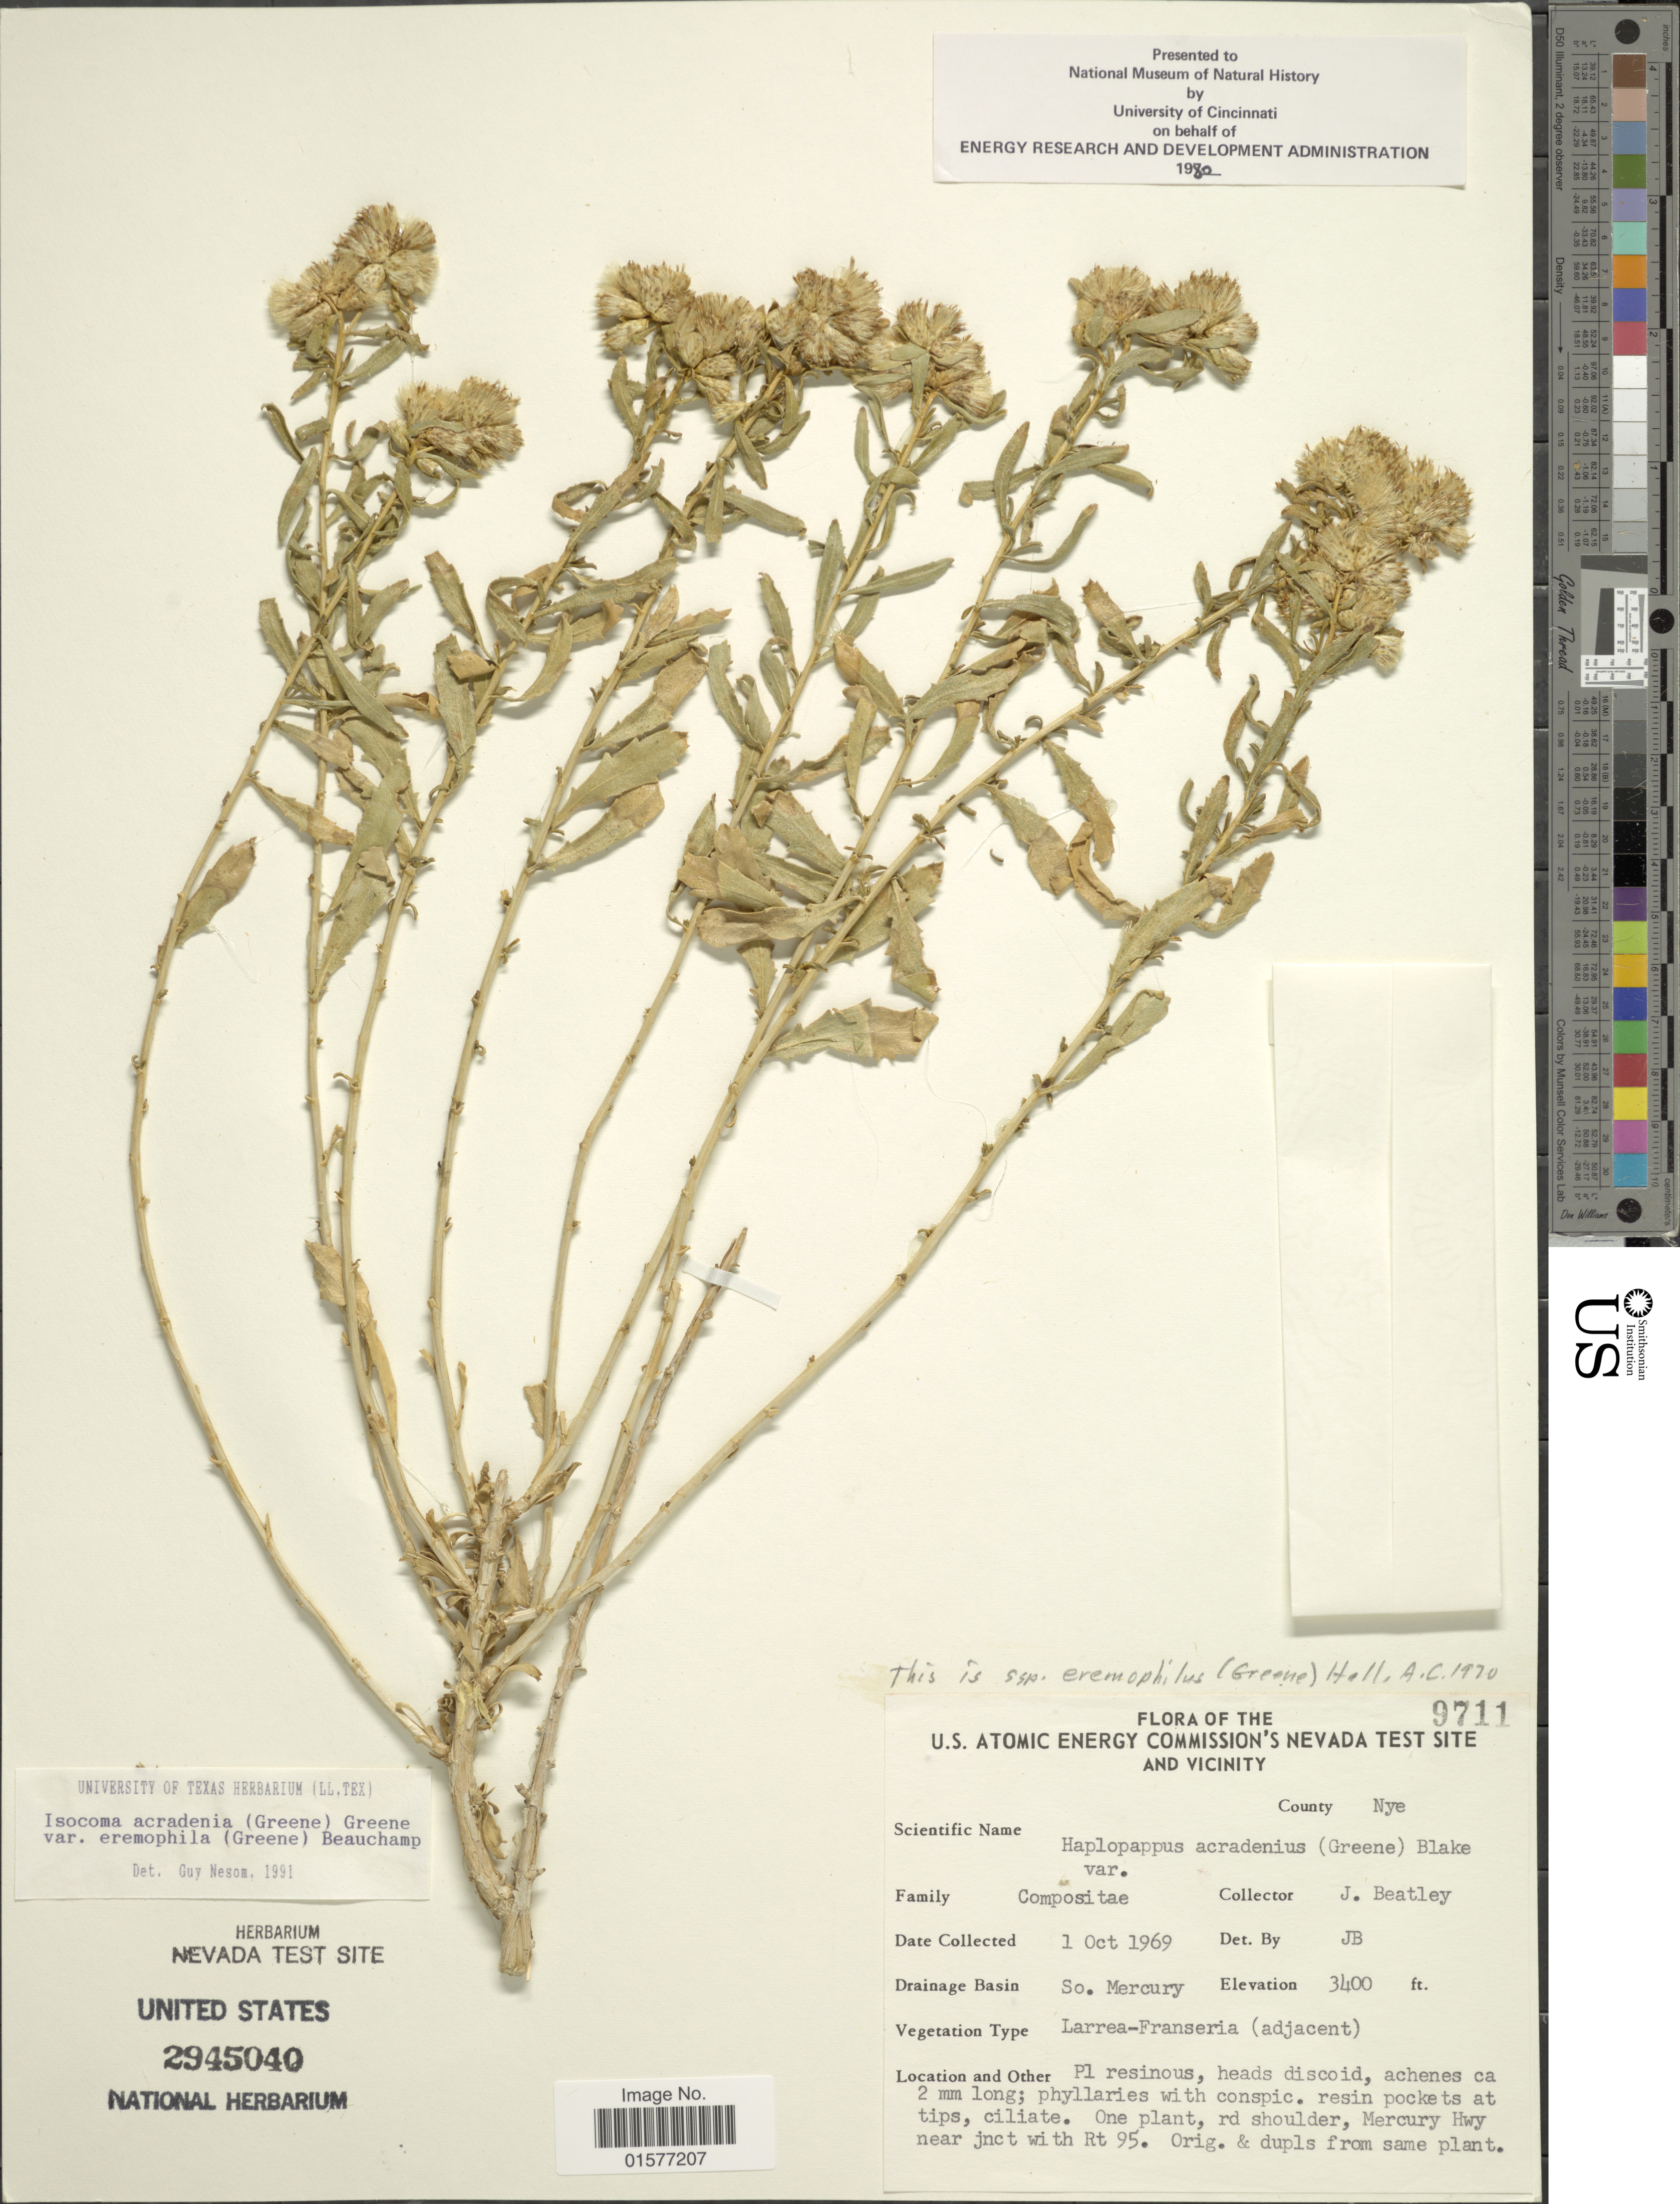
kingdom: Plantae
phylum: Tracheophyta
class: Magnoliopsida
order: Asterales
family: Asteraceae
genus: Isocoma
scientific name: Isocoma acradenia var. eremophila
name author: (S.W. Greene) G.L. Nesom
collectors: J. C. Beatley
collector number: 9711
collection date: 1969-10-01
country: United States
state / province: Nevada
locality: U.S. Atomic Energy Commission's Nevada Test Site And Vicinity, County Nye, Drainage Basin So. Mercury, One plant, rd shoulder, Mercury Hwy near jnct with Rt 95.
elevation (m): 1036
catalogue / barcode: US 2945040